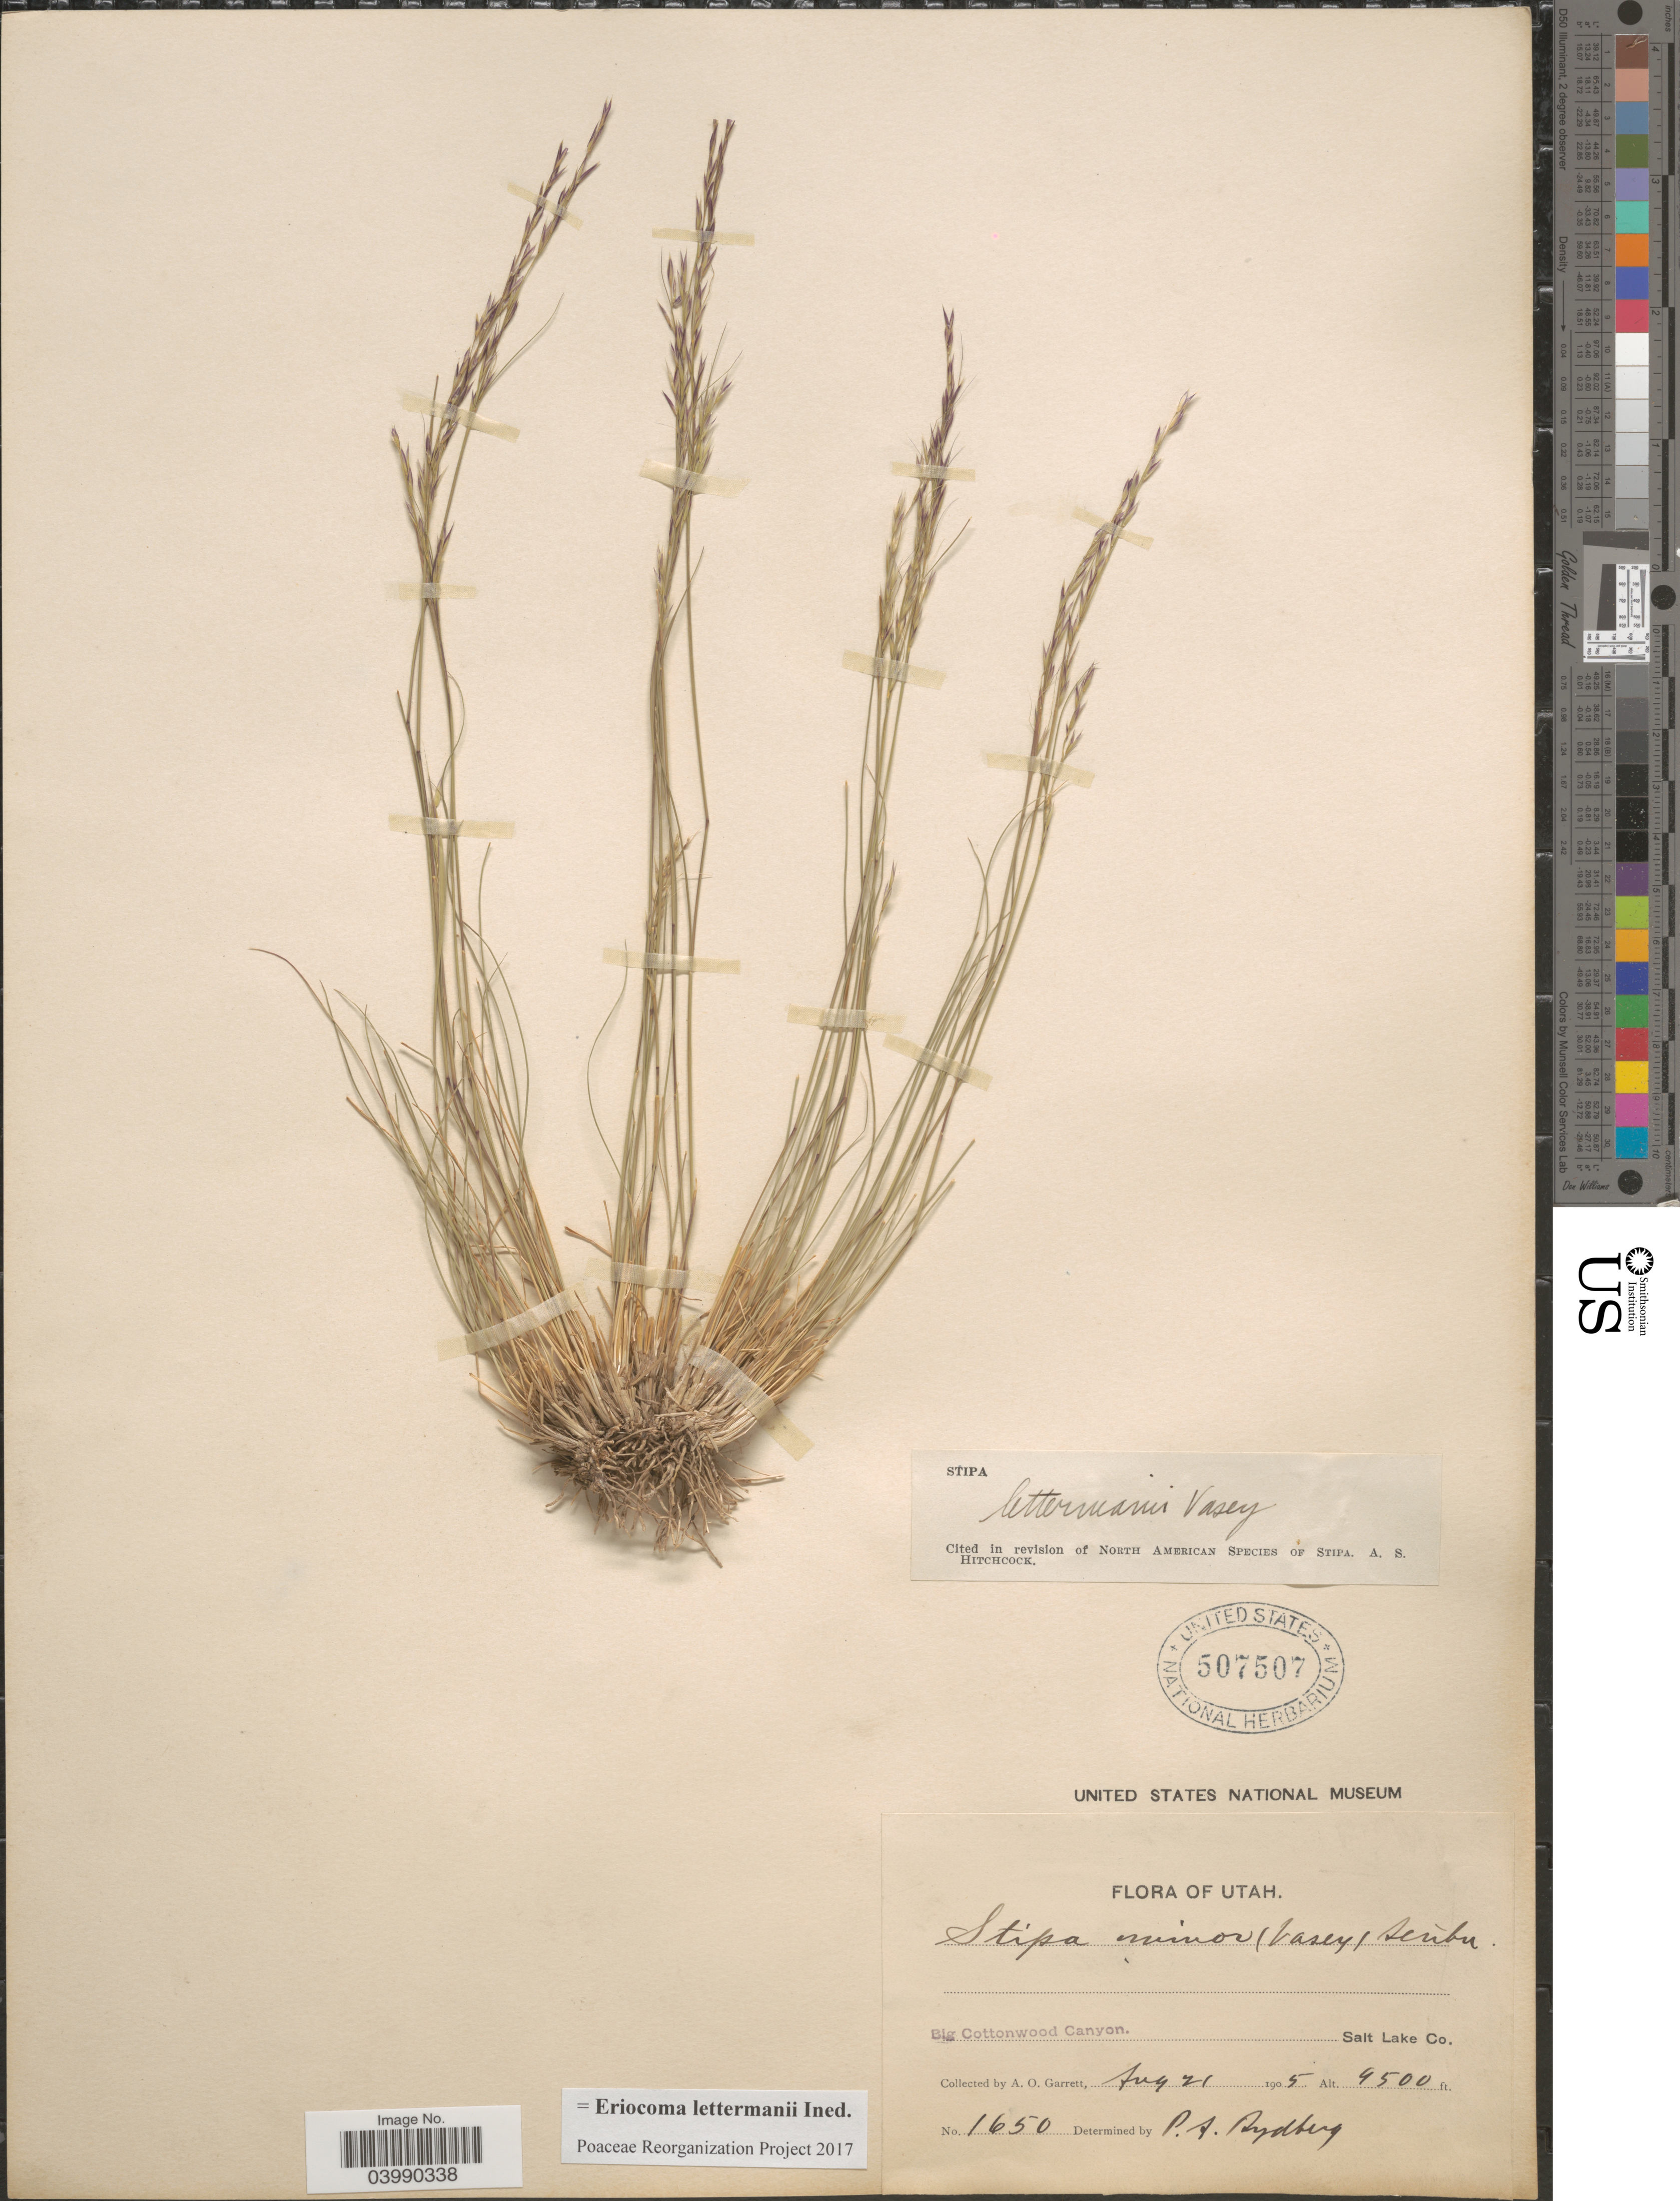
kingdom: Plantae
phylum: Tracheophyta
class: Liliopsida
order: Poales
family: Poaceae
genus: Eriocoma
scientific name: Eriocoma lettermanii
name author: (Vasey) Romasch.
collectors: A. O. Garrett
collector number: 1650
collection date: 1905-08-21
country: United States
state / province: Utah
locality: Big Cottonwood Canyon. Salt Lake Co.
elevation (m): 2896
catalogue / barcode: US 507507